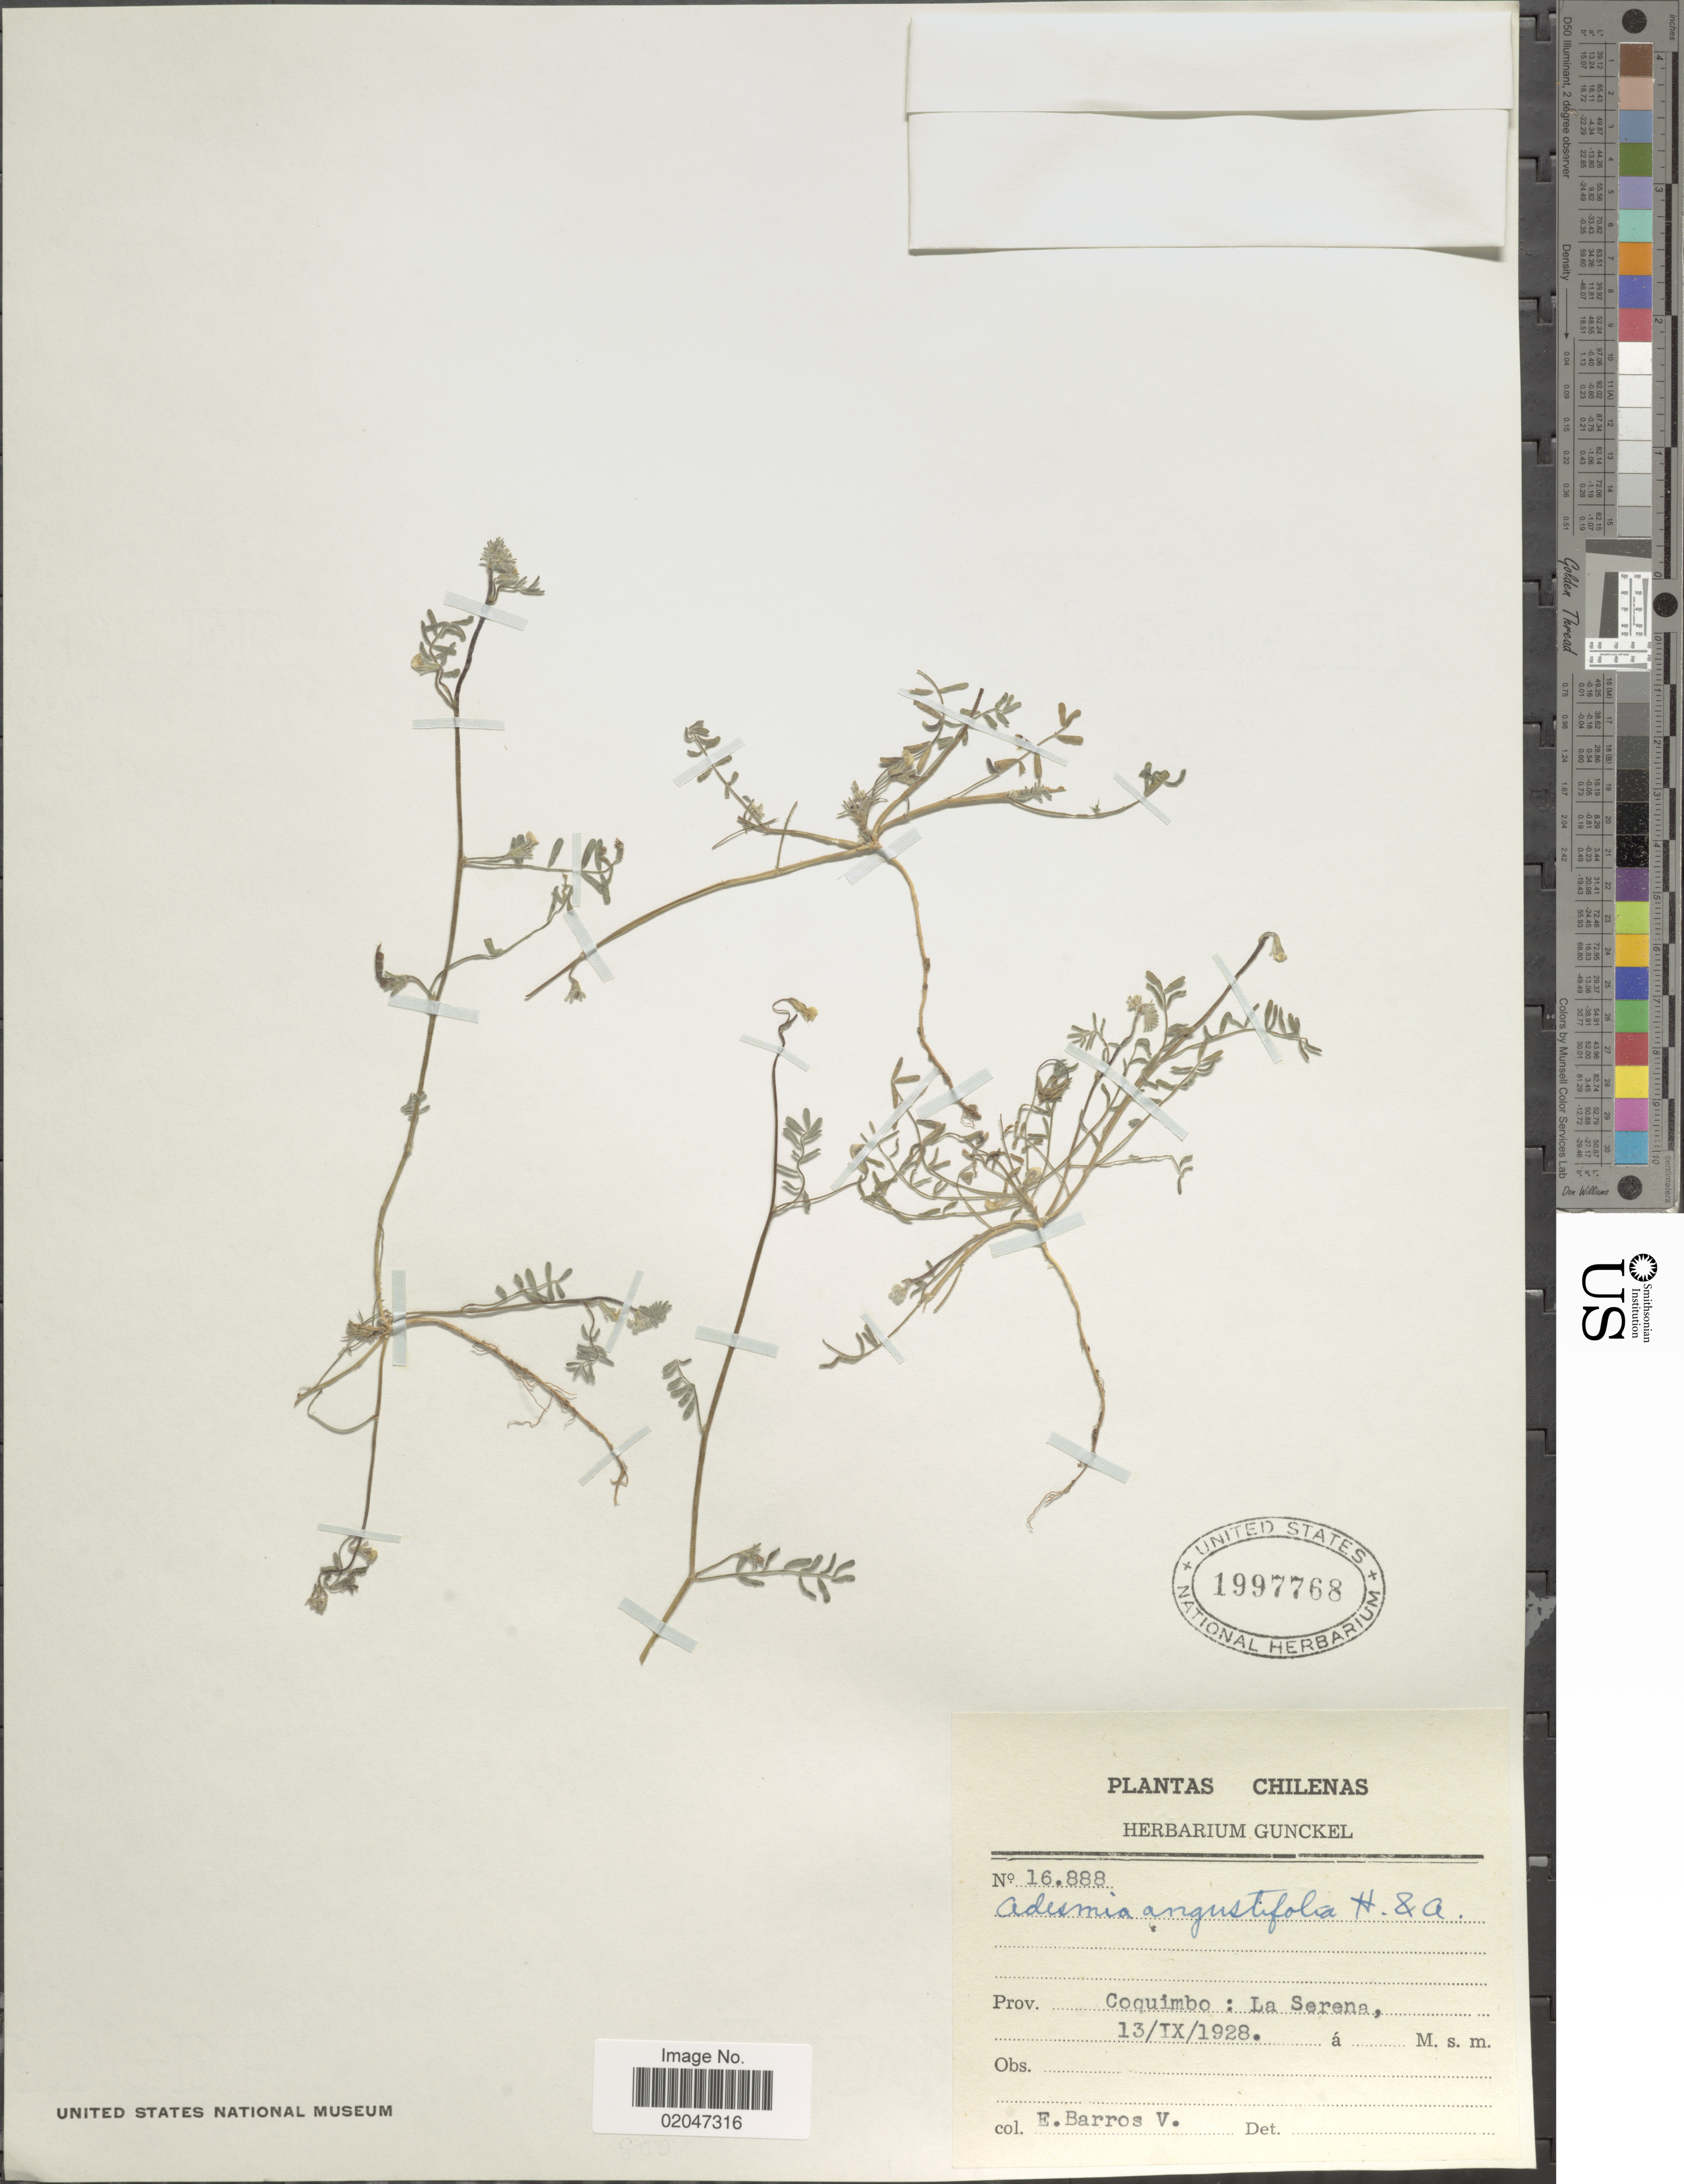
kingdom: Plantae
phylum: Tracheophyta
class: Magnoliopsida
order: Fabales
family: Fabaceae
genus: Adesmia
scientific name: Adesmia tenella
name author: Hook. & Arn.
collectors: E. Barros V.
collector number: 16888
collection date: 1928-09-13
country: Chile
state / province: Coquimbo (IV)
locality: Prov. Coquimbo: La Serena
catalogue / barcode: US 1997768